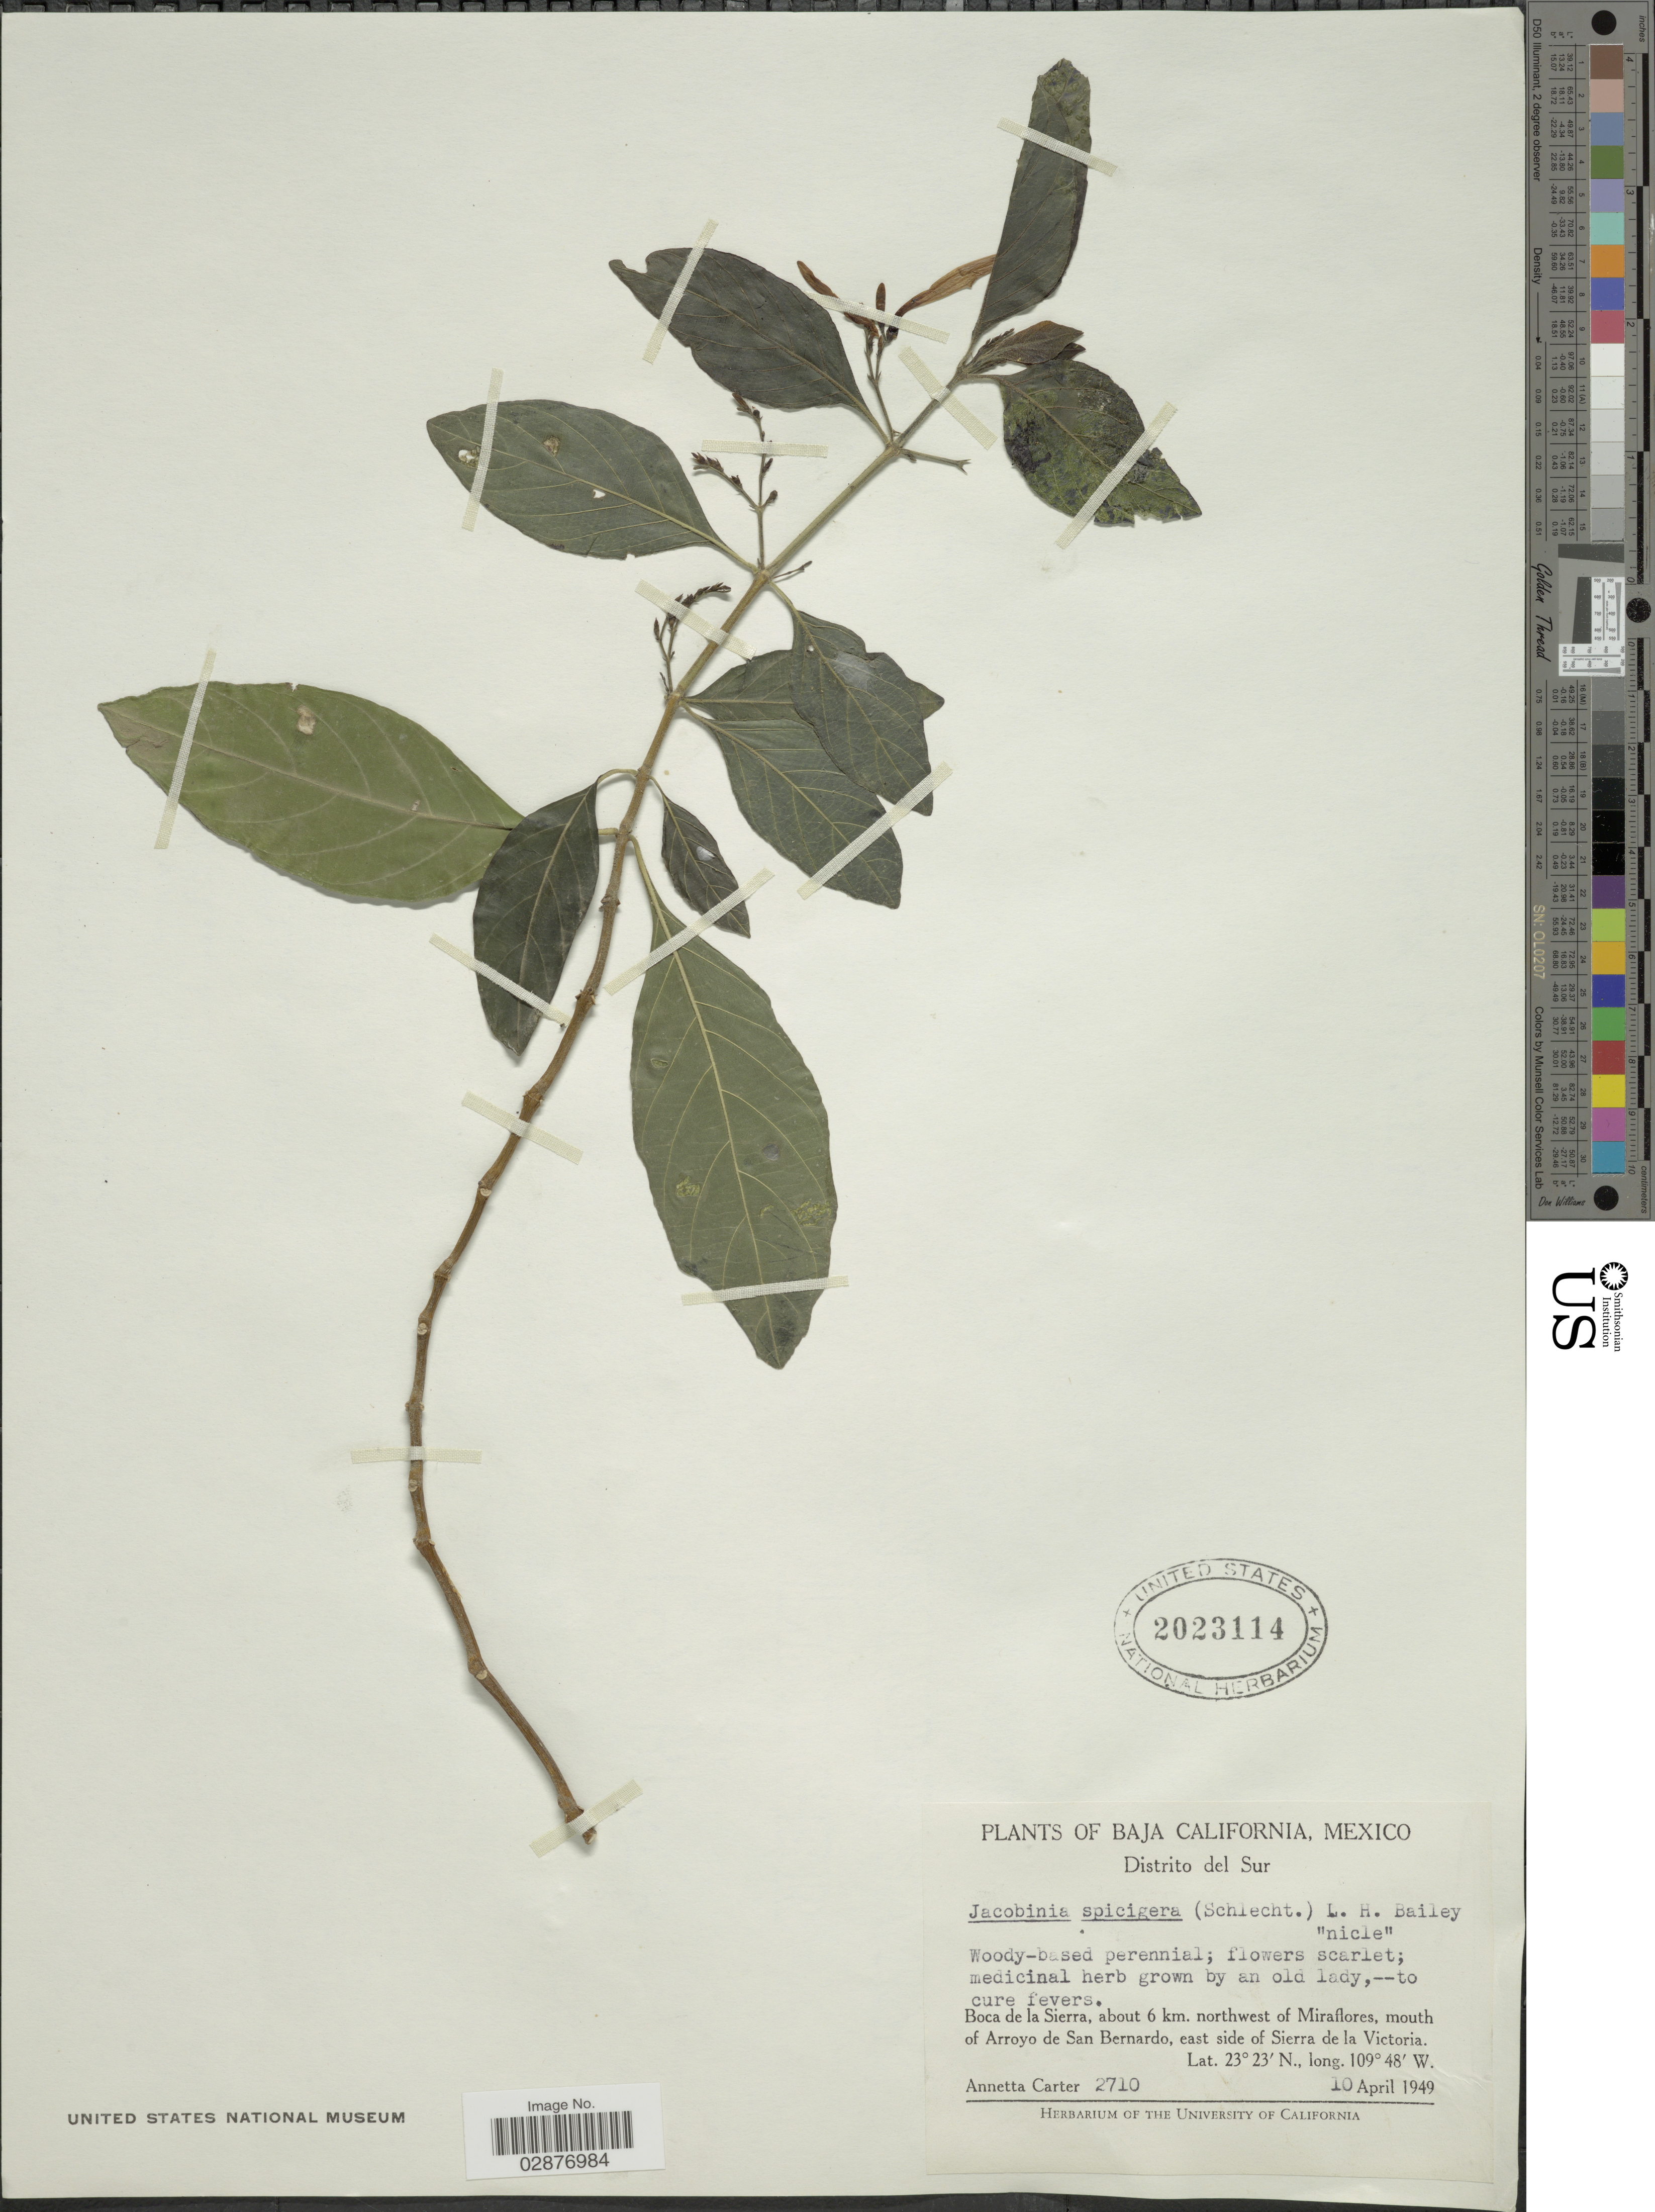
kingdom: Plantae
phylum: Tracheophyta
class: Magnoliopsida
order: Lamiales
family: Acanthaceae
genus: Justicia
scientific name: Justicia spicigera 'Sidicaro'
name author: Schltdl.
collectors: A. Carter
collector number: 2710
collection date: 1949-04-10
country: Mexico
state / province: Baja California Sur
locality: Distrito del Sur. Boca de la Sierra, about 6 km. northwest of Miraflores, mouth of Arroyo de San Bernardo, east side of Sierra de la Victoria.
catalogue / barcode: US 2023114